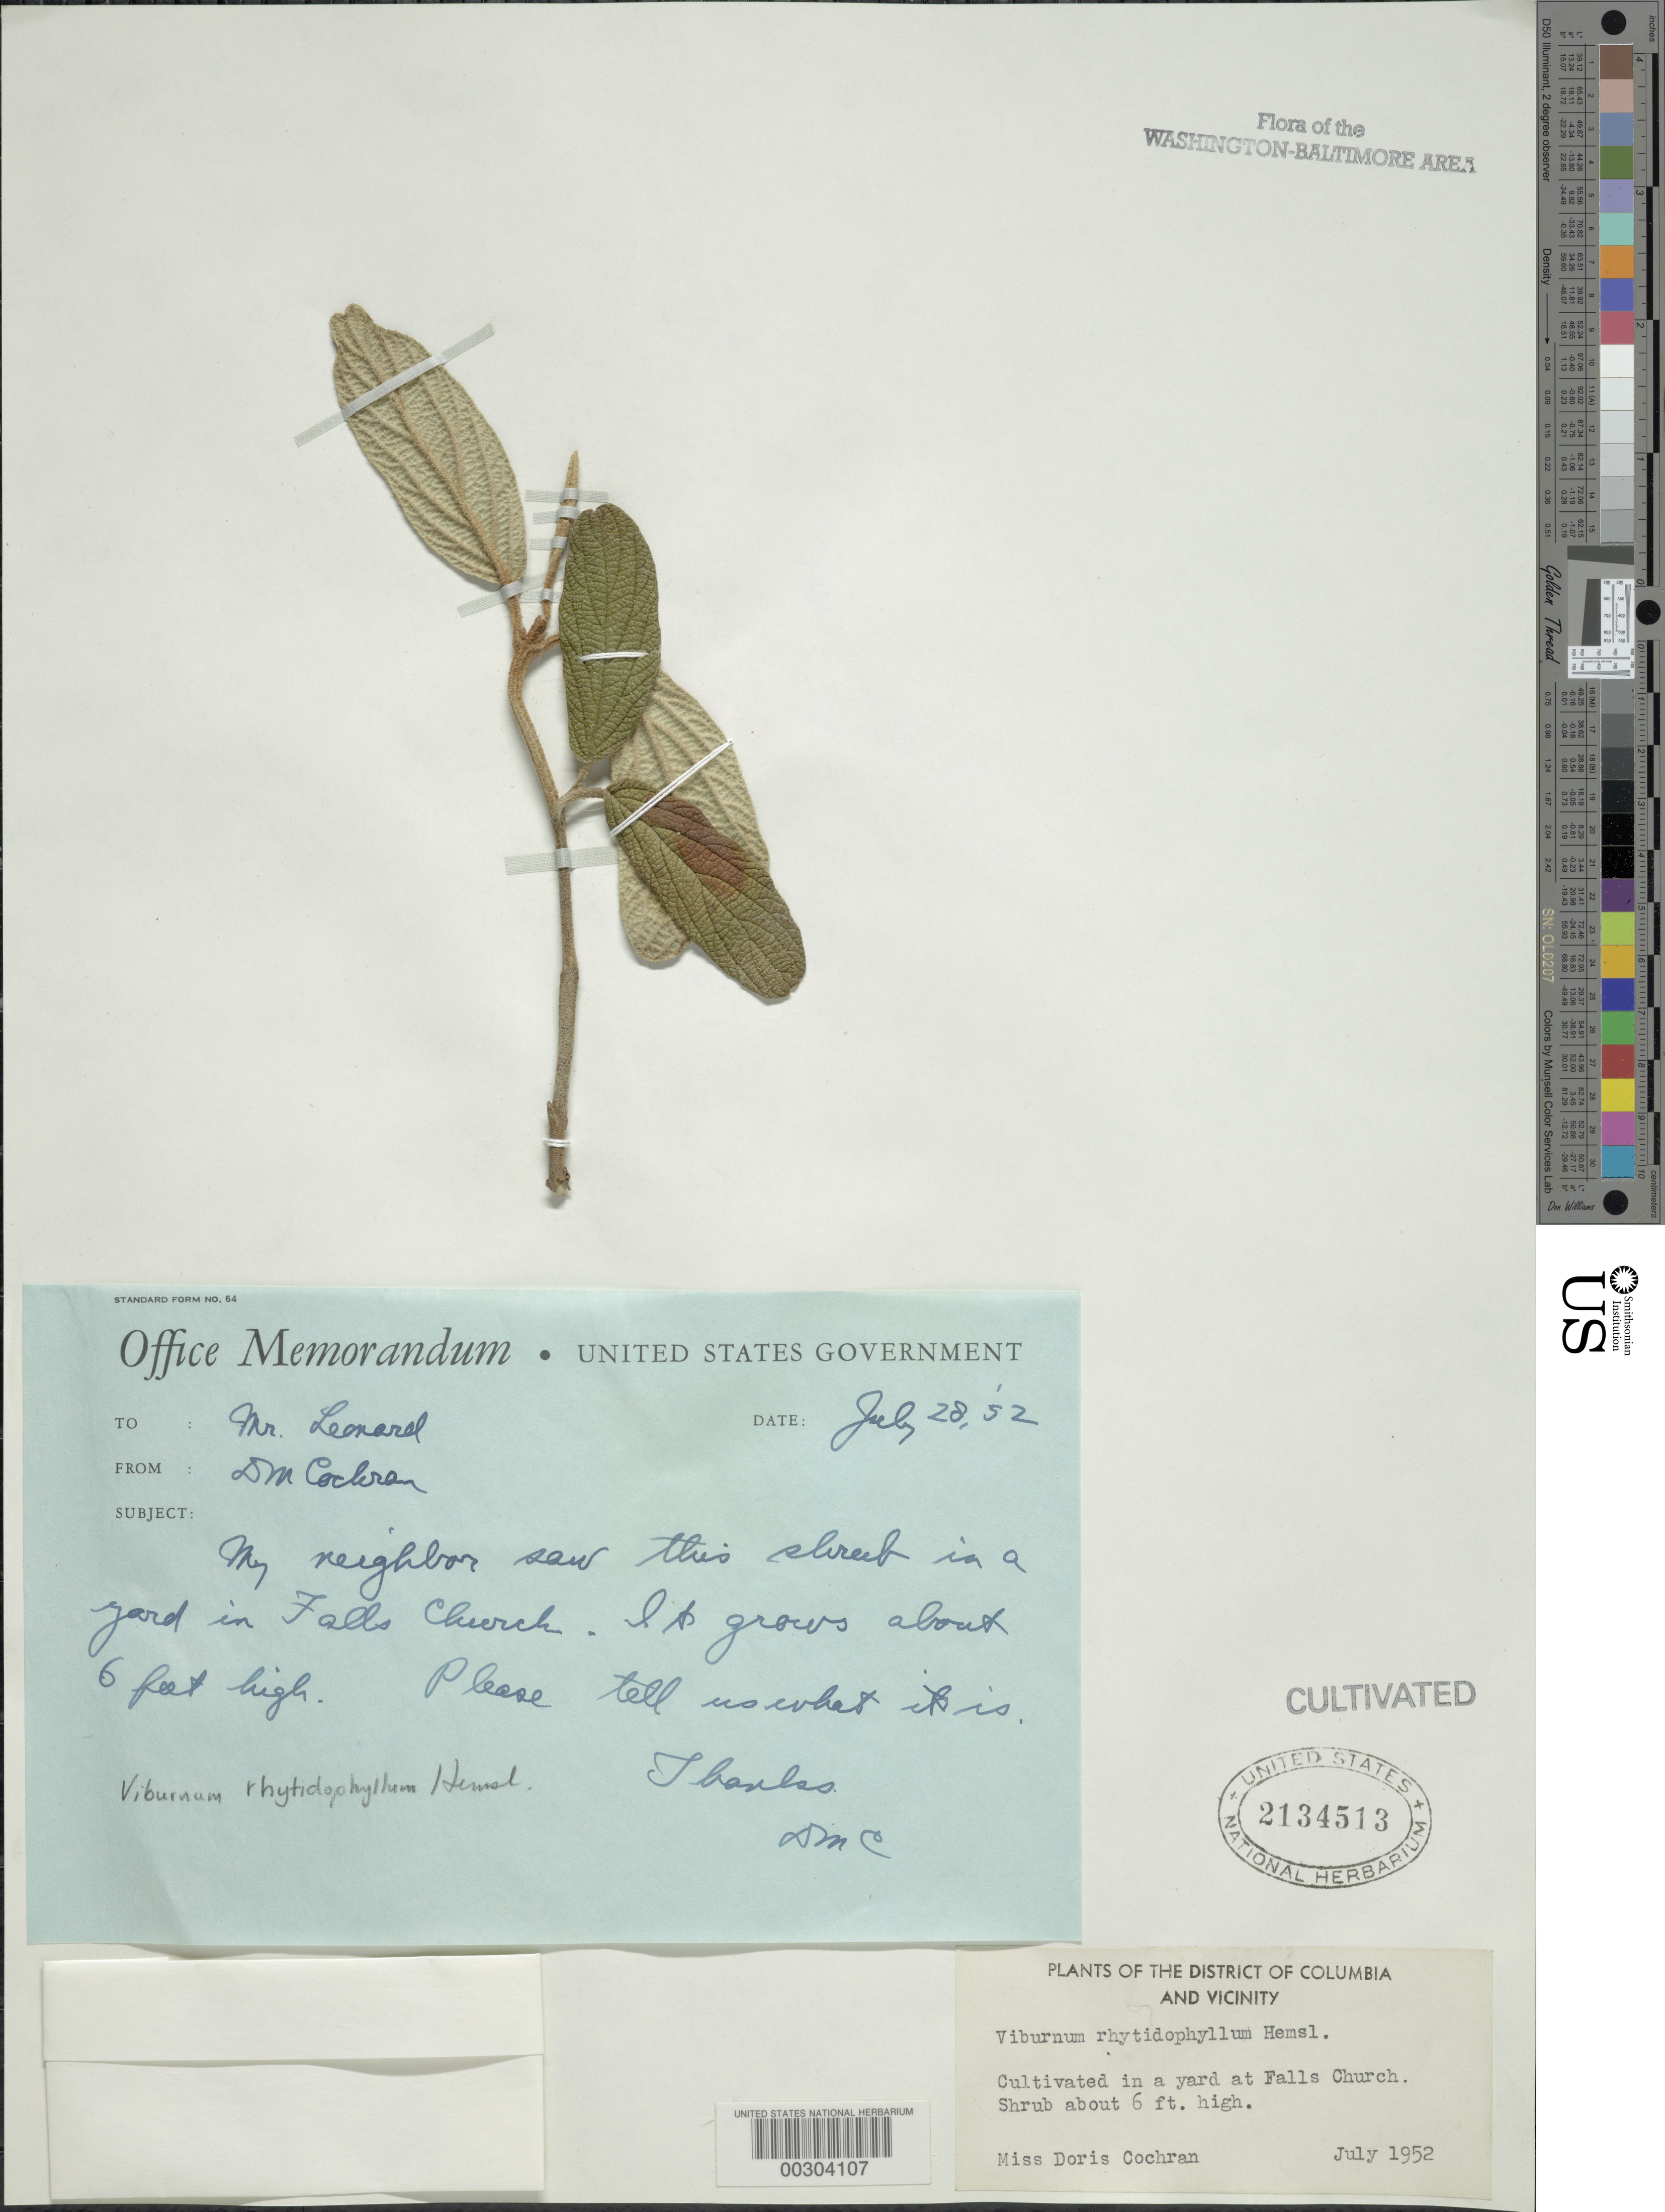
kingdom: Plantae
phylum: Tracheophyta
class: Magnoliopsida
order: Dipsacales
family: Viburnaceae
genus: Viburnum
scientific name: Viburnum rhytidophyllum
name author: Hemsl.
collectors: D. Cochran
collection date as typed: Jul 1952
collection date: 1952-07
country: United States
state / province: Virginia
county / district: City of Falls Church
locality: Falls Church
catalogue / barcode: US 2134513